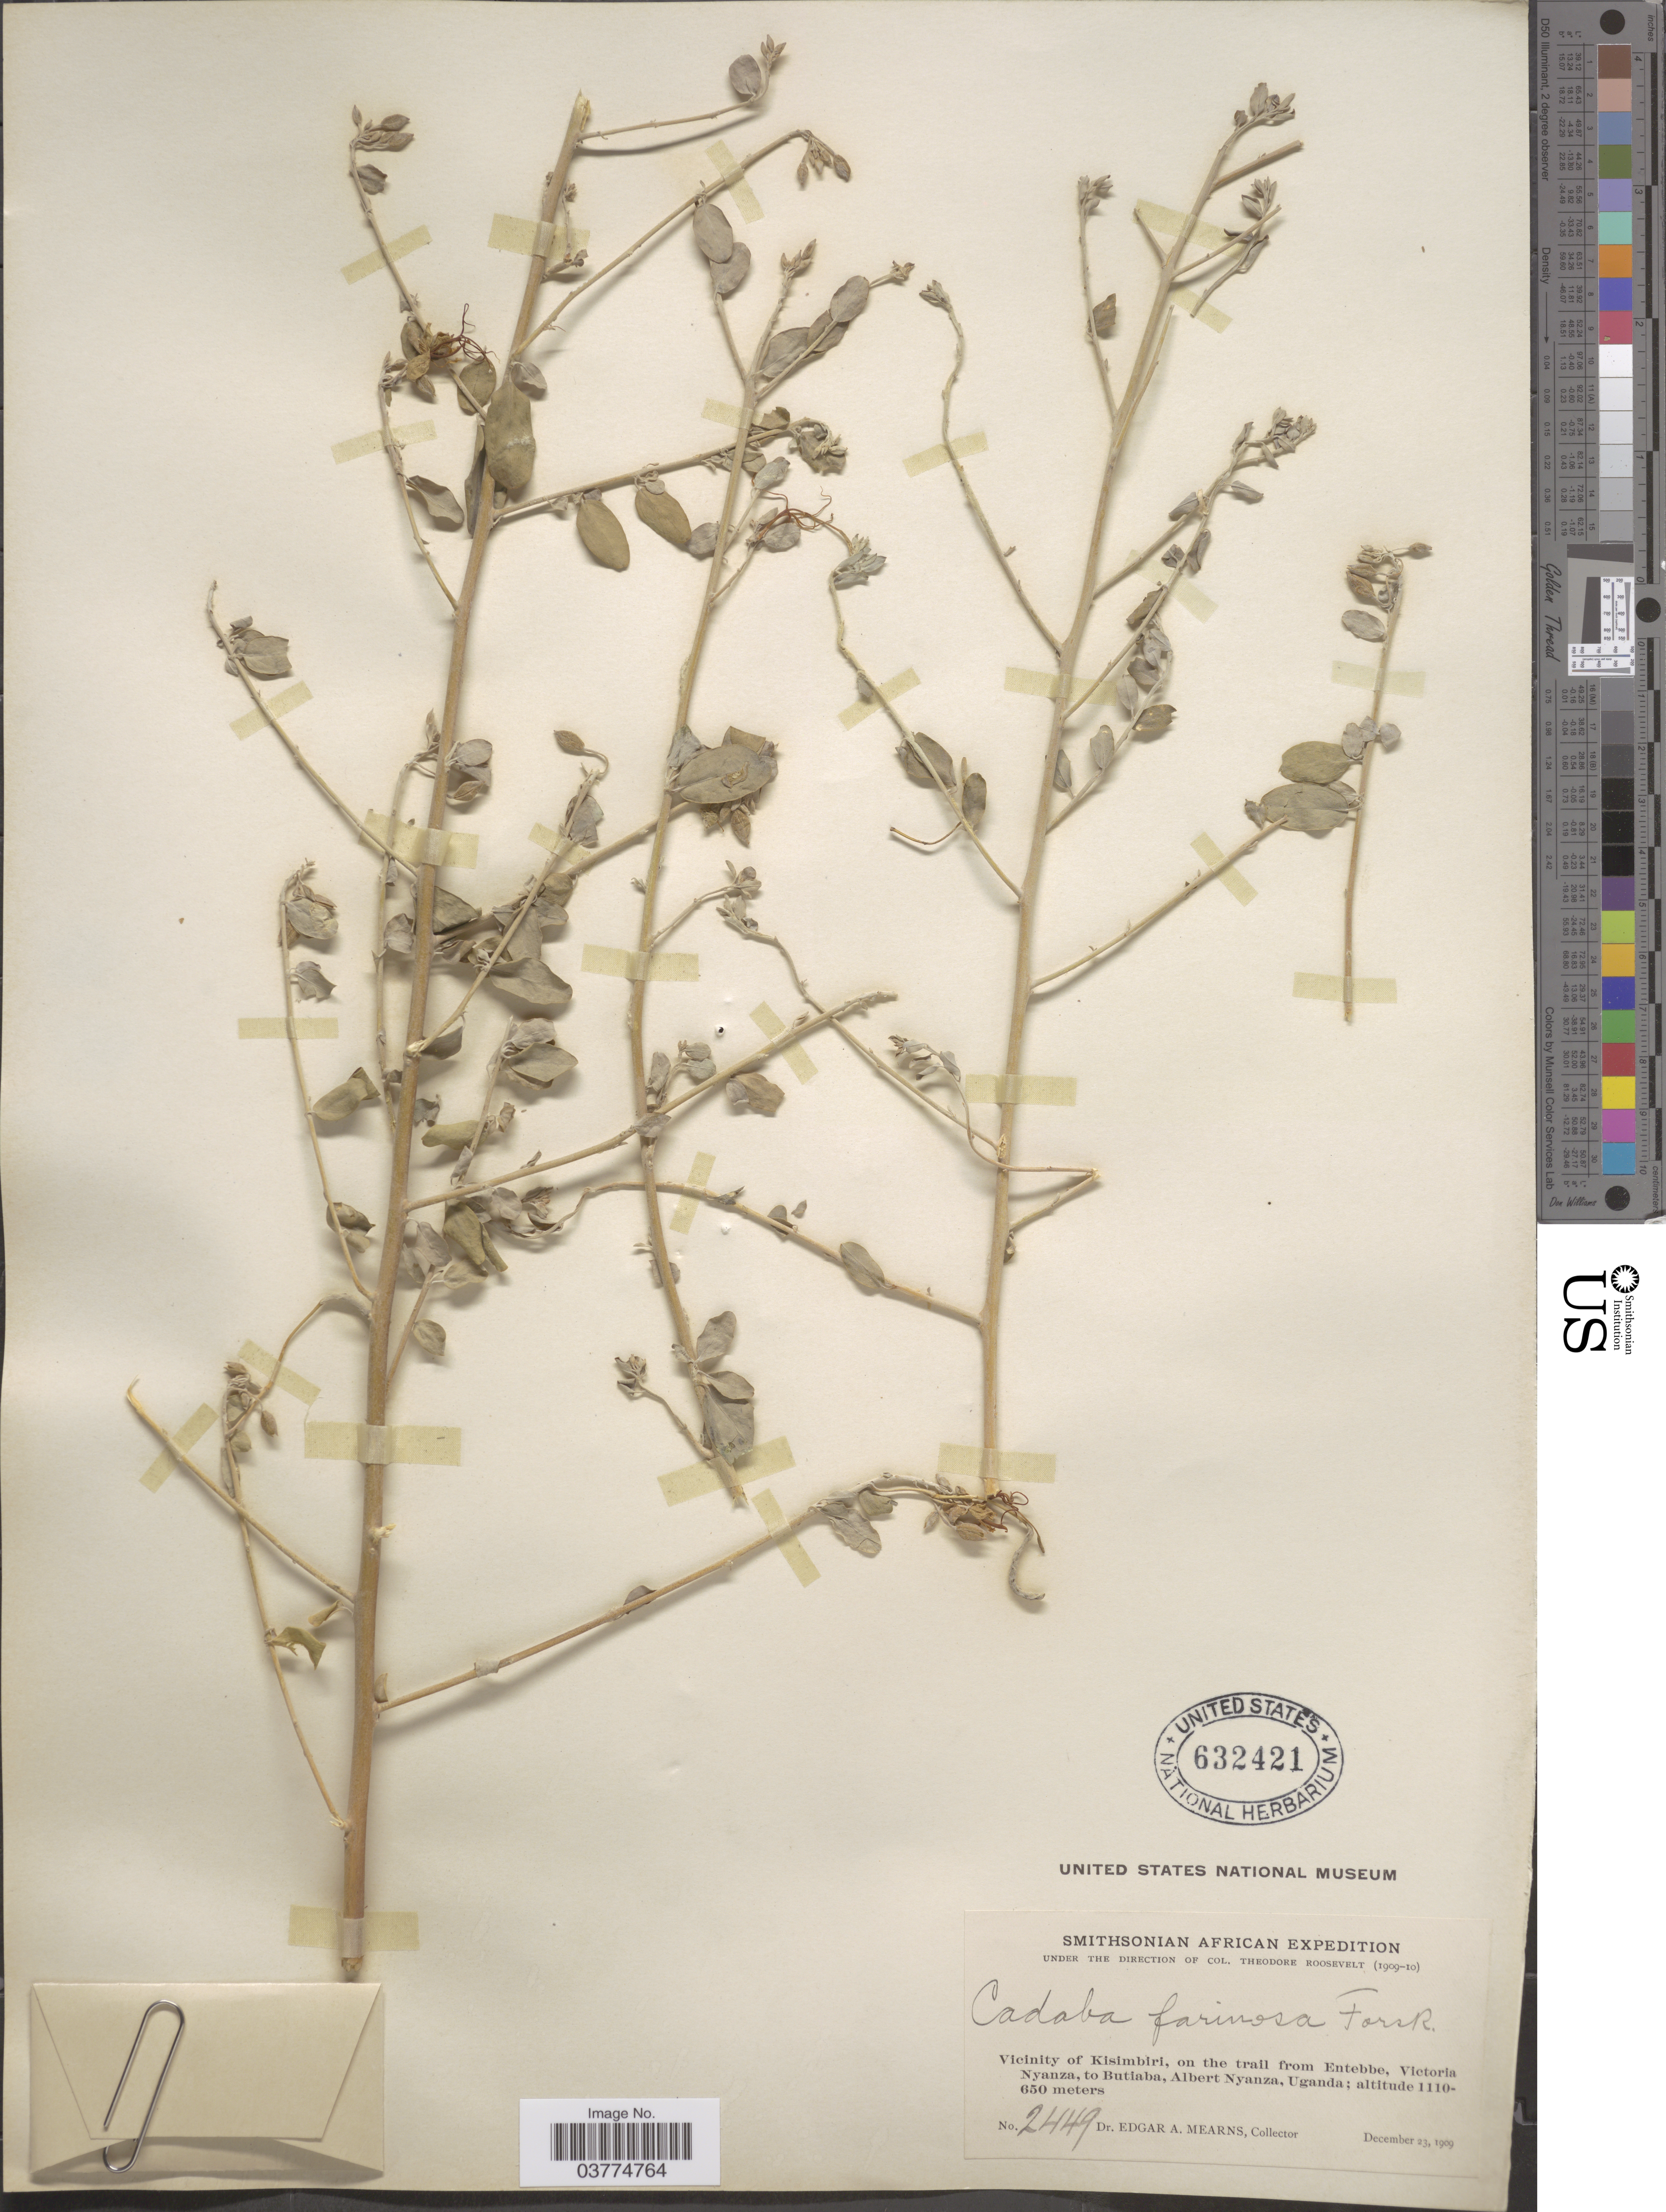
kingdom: Plantae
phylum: Tracheophyta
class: Magnoliopsida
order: Brassicales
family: Capparaceae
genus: Cadaba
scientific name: Cadaba farinosa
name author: Forssk.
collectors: E. A. Mearns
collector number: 2449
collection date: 1909-12-23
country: Uganda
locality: Vicinity of Kisimbiri, on the trail from Entebbe, Victoria Nyanza, to Butiaba, Albert Nyanza.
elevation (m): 650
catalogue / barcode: US 632421